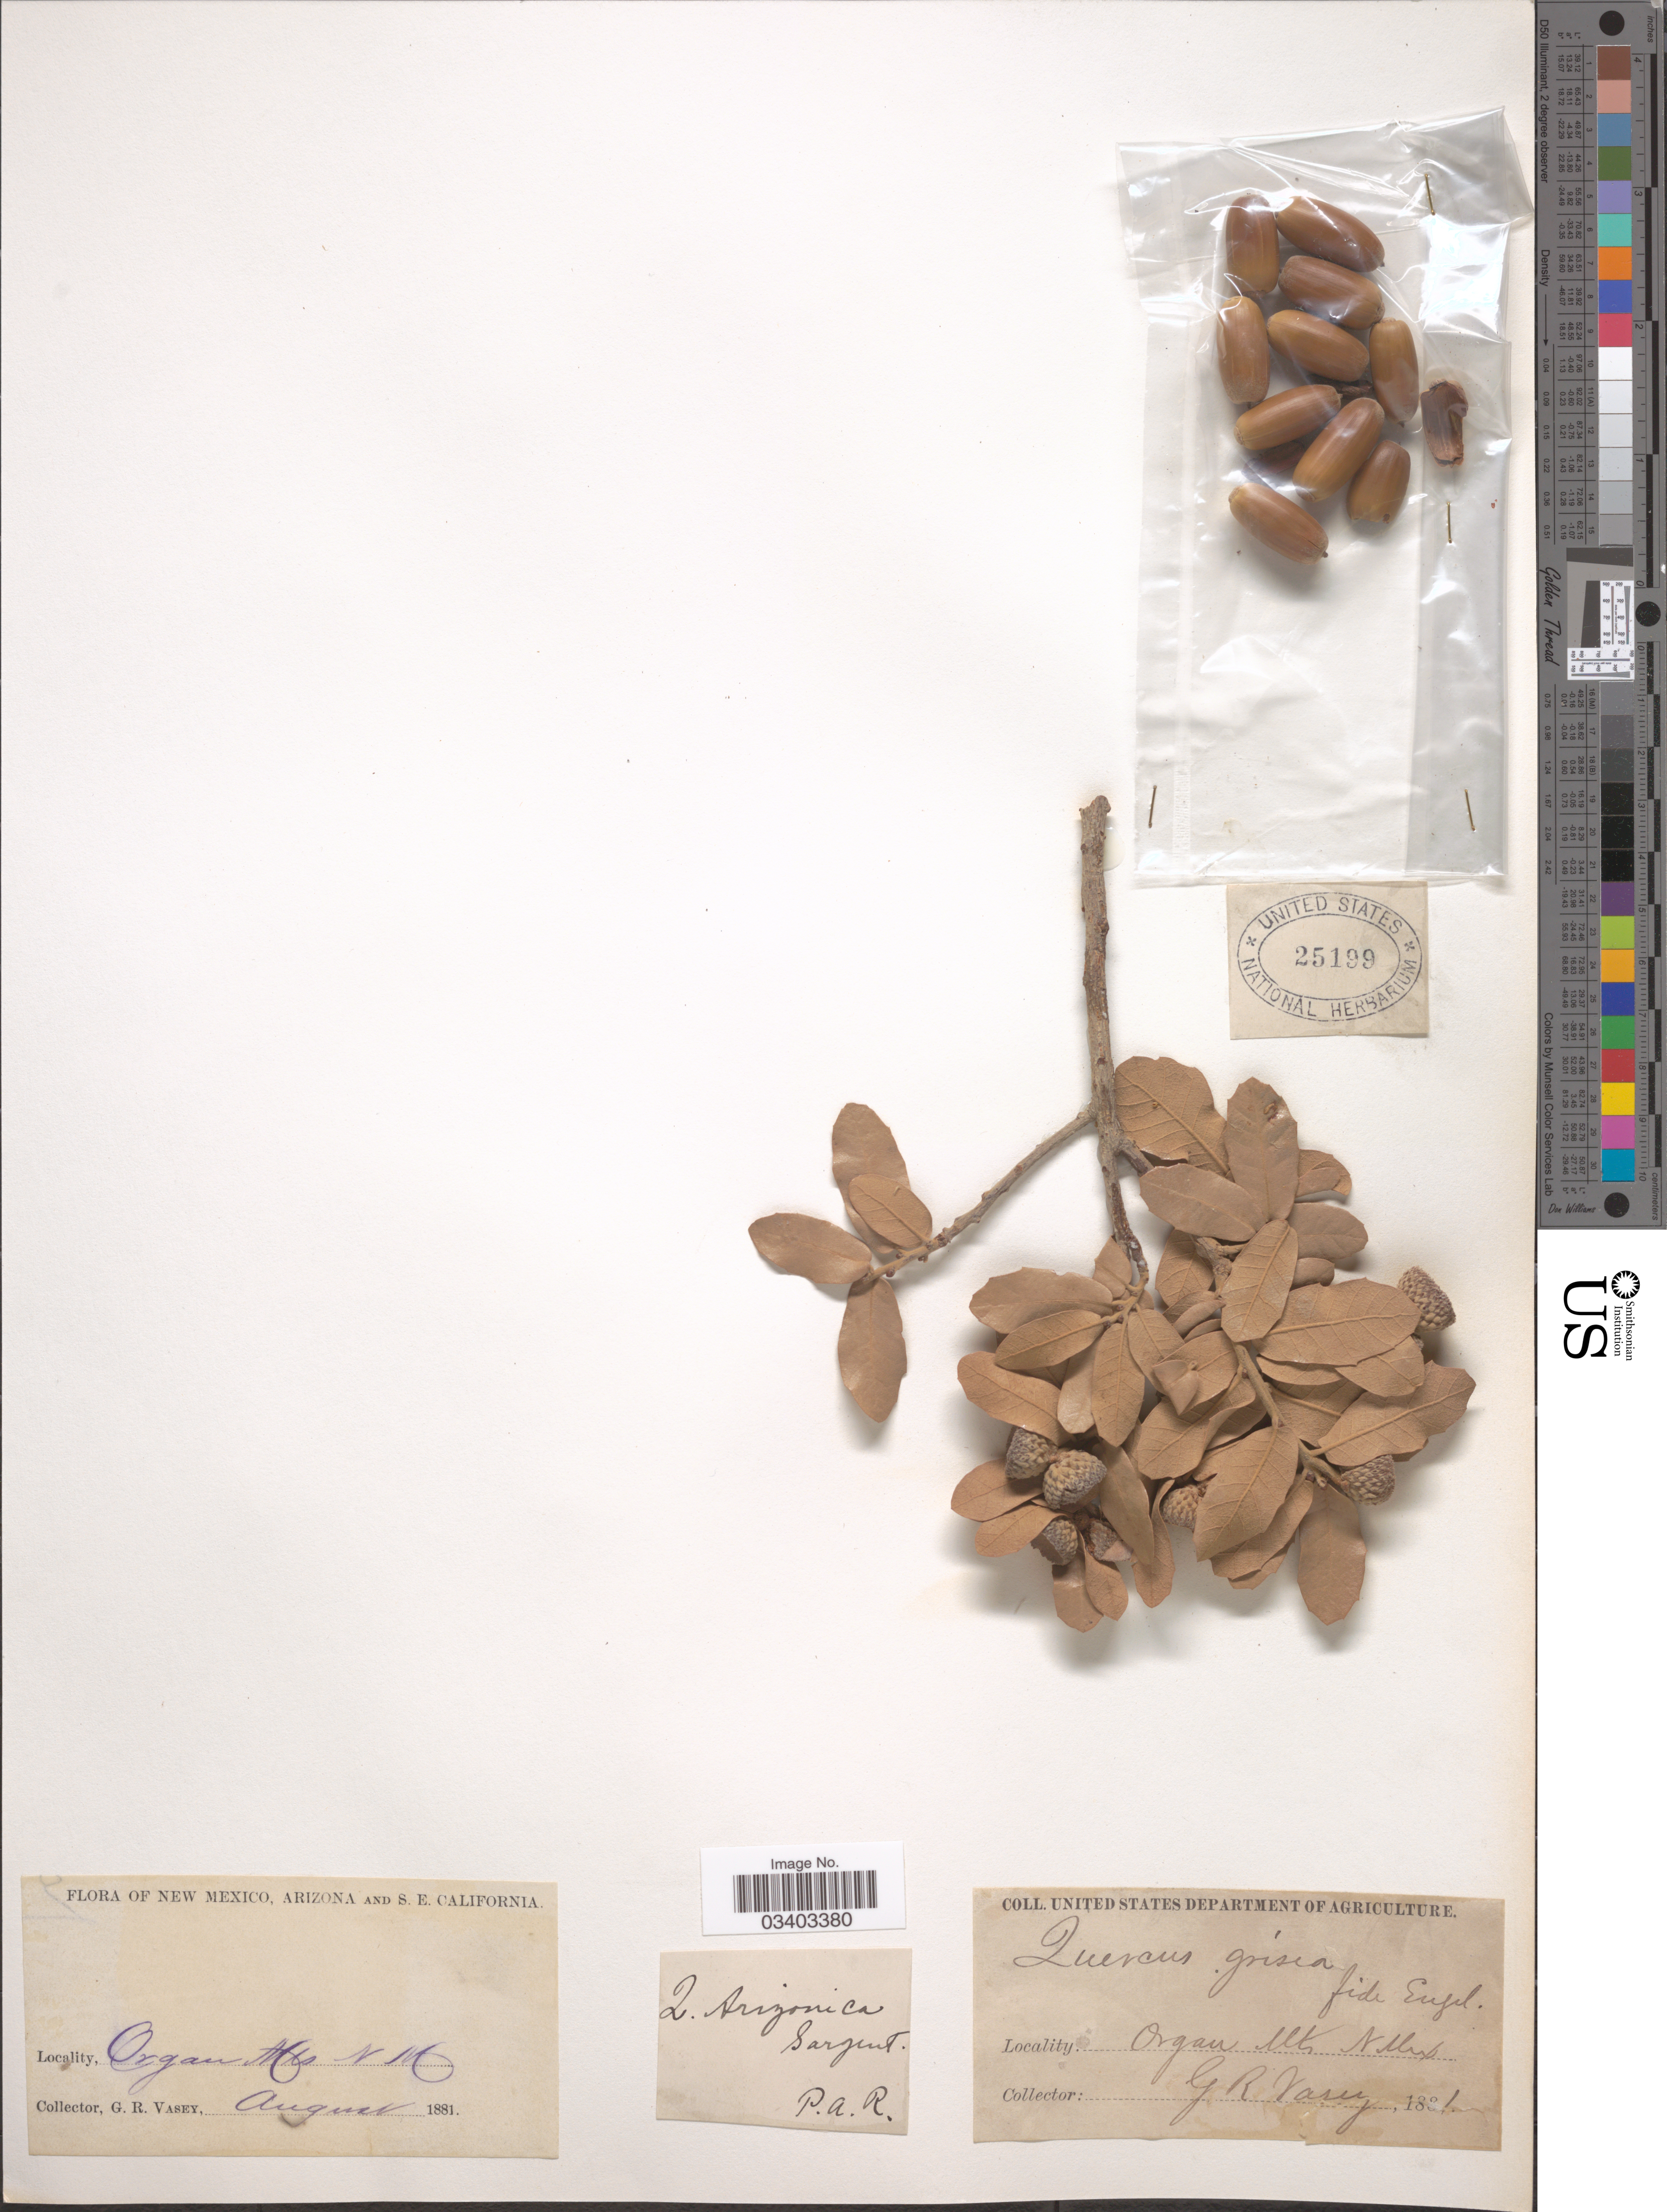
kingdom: Plantae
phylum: Tracheophyta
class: Magnoliopsida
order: Fagales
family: Fagaceae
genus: Quercus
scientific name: Quercus arizonica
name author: Sarg.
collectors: G. R. Vasey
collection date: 1881-08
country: United States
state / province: New Mexico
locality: Organ Mts.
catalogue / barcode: US 25199